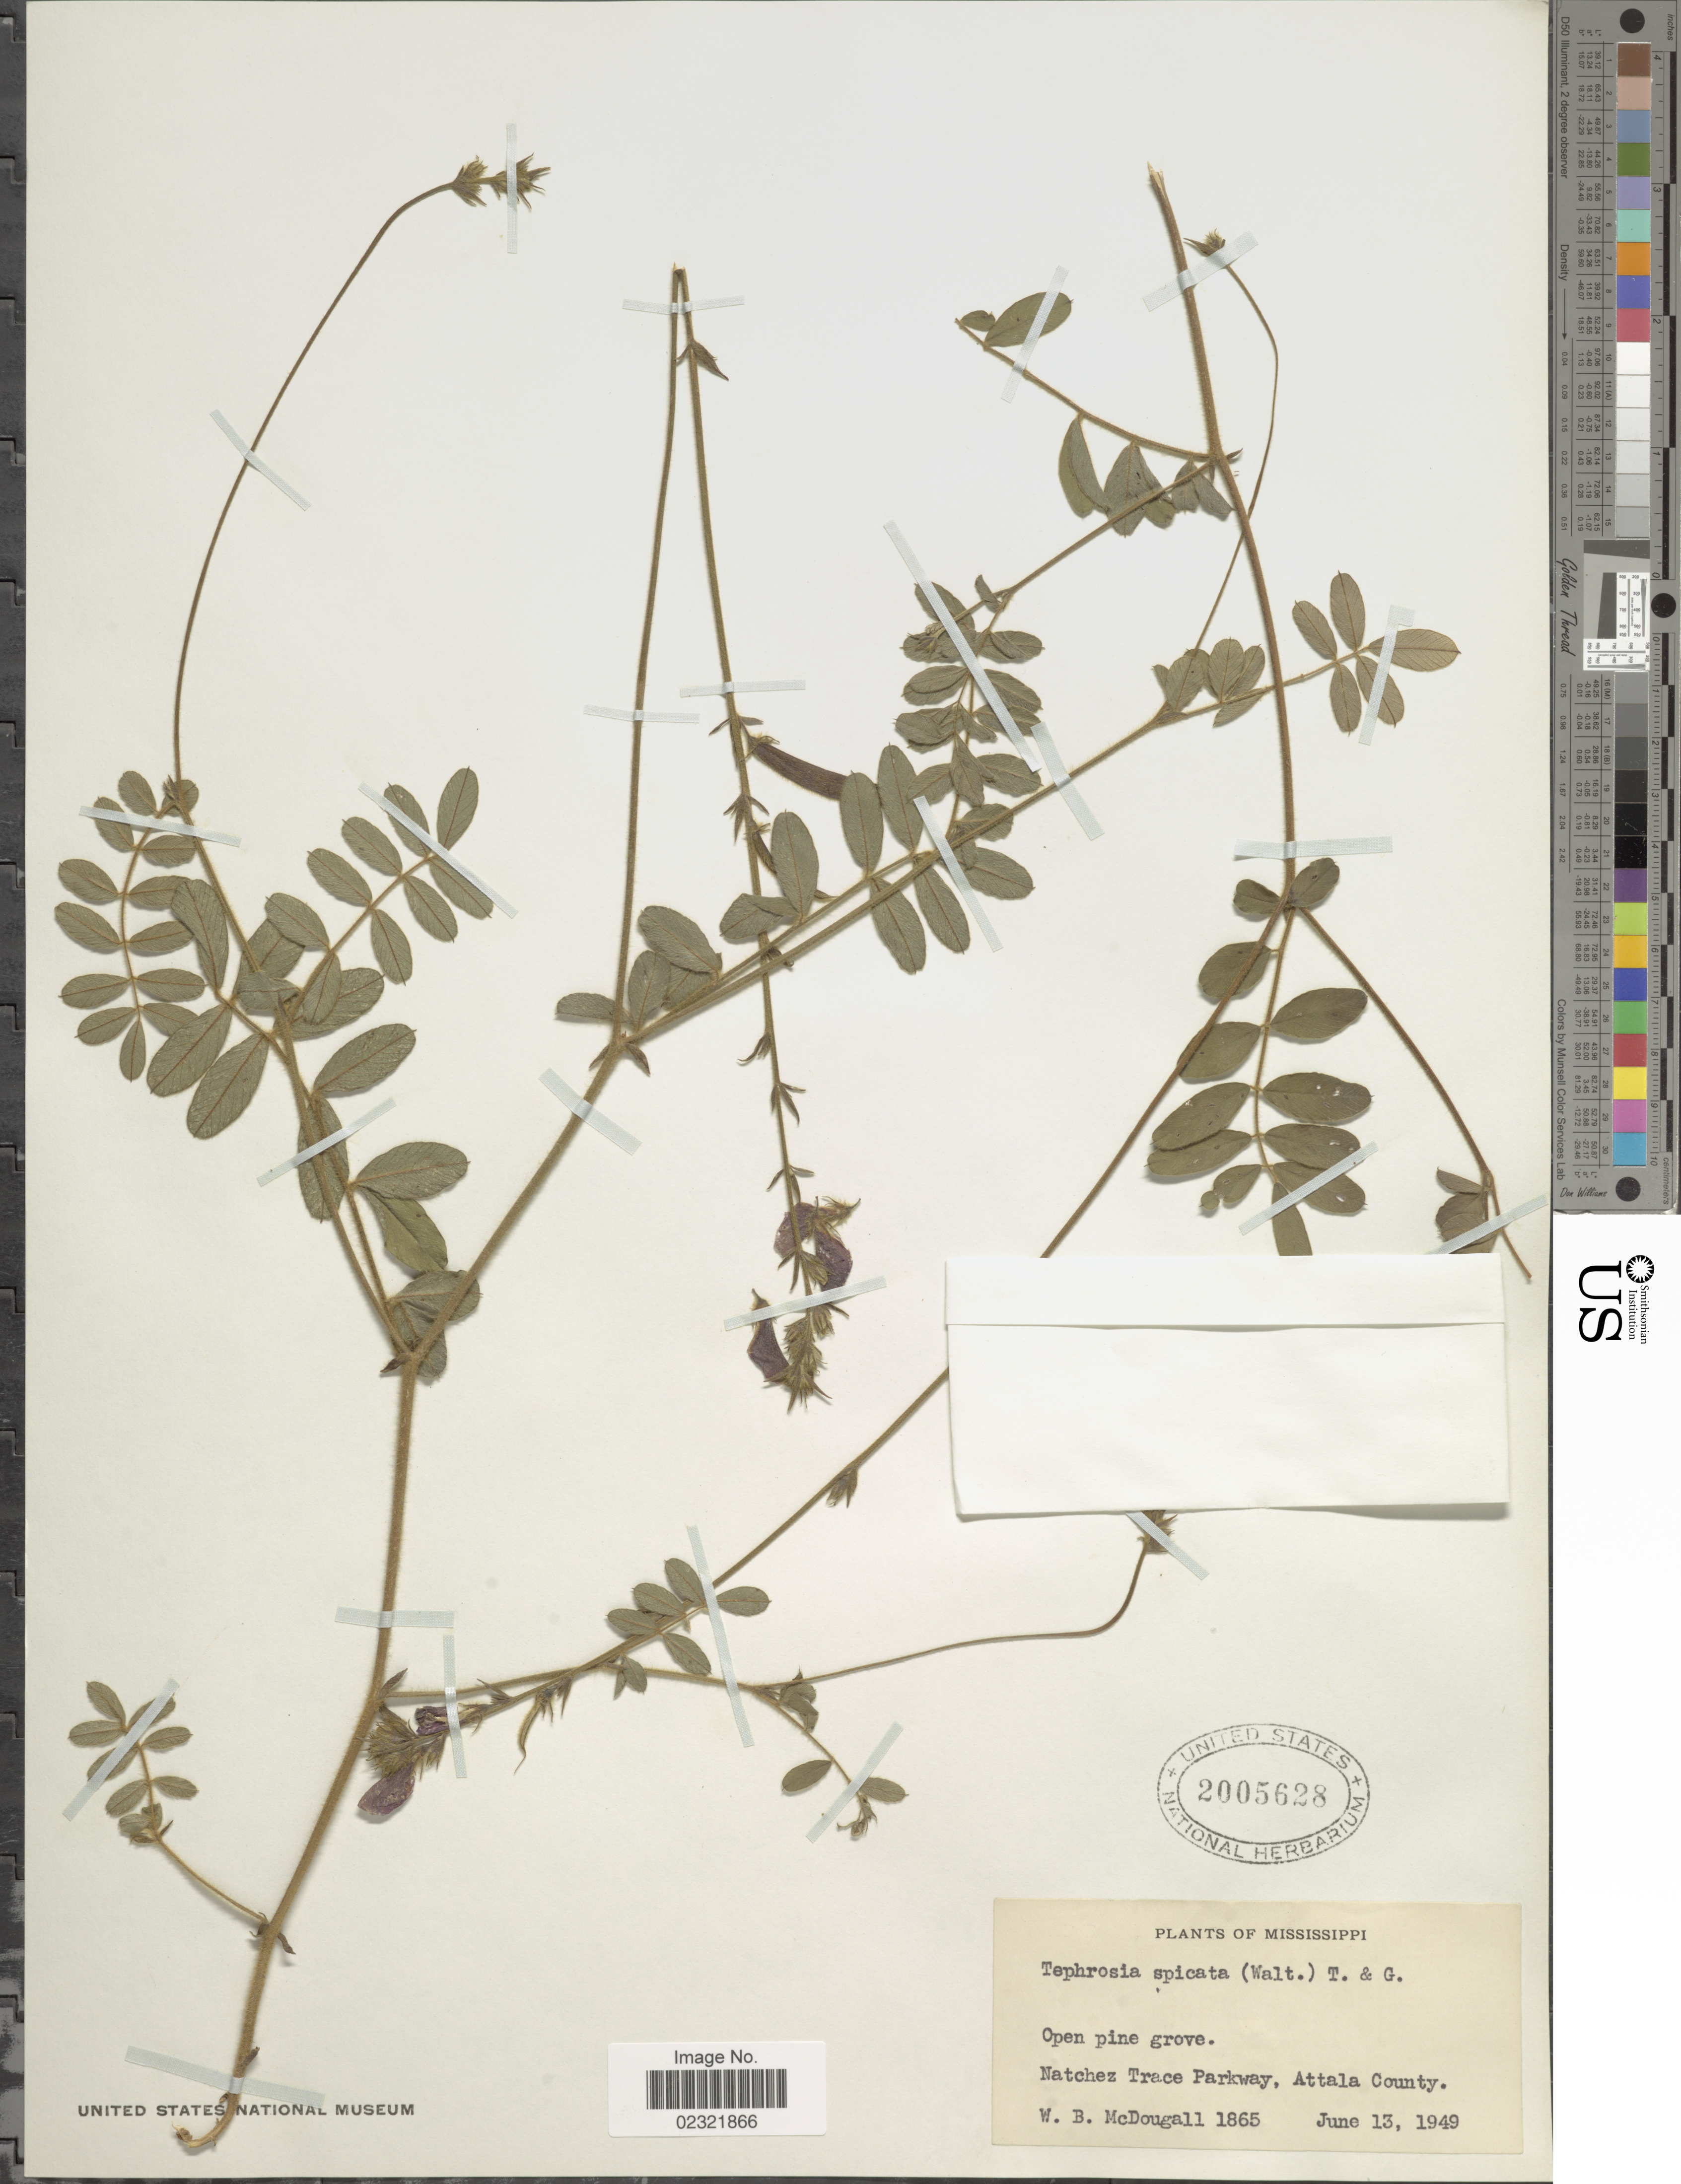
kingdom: Plantae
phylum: Tracheophyta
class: Magnoliopsida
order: Fabales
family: Fabaceae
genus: Tephrosia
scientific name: Tephrosia spicata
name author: (Walter) Torr. & A. Gray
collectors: W. B. McDougal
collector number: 1865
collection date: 1949-06-13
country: United States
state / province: Mississippi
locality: Open pine grove, Natchez Trace Parkway, Attala County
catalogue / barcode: US 2005628